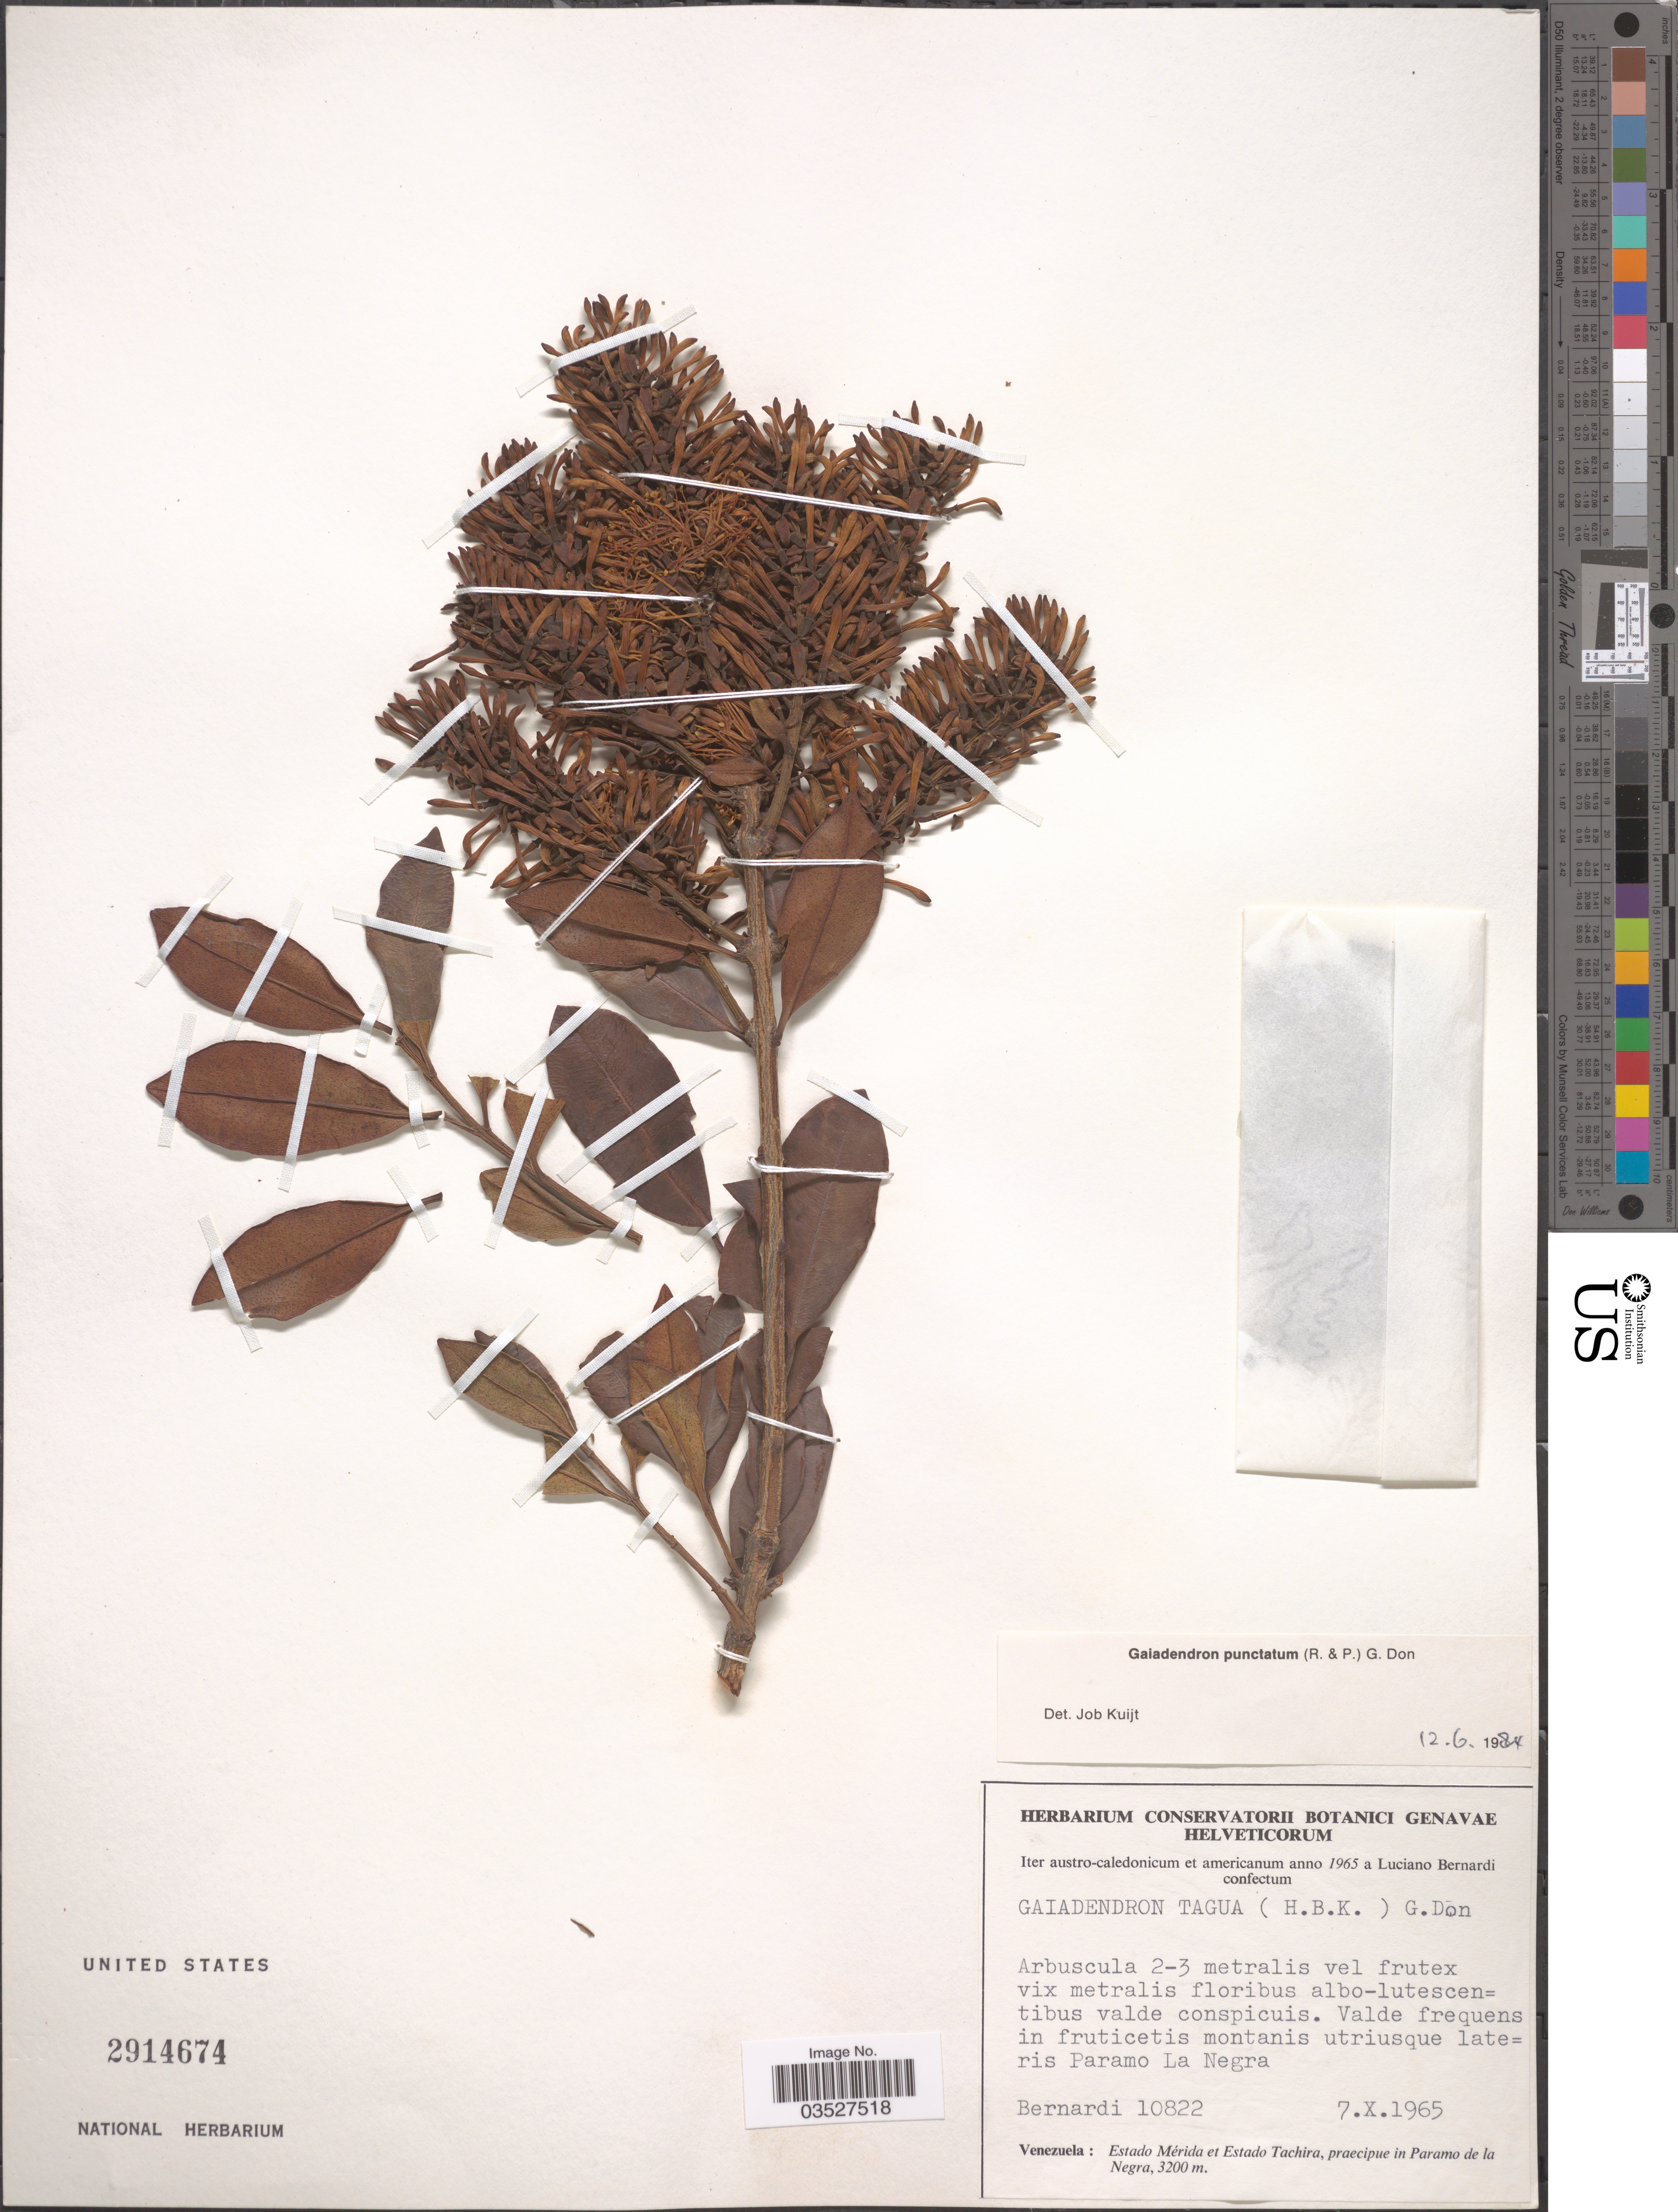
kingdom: Plantae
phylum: Tracheophyta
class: Magnoliopsida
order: Santalales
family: Loranthaceae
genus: Gaiadendron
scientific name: Gaiadendron punctatum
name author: (Ruiz & Pav.) G. Don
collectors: L. Bernardi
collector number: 10822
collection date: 1965-10-07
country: Venezuela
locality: Estado Mérida et Estado Tachira, praecipue in Paramo de la Negra.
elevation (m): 3200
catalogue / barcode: US 2914674